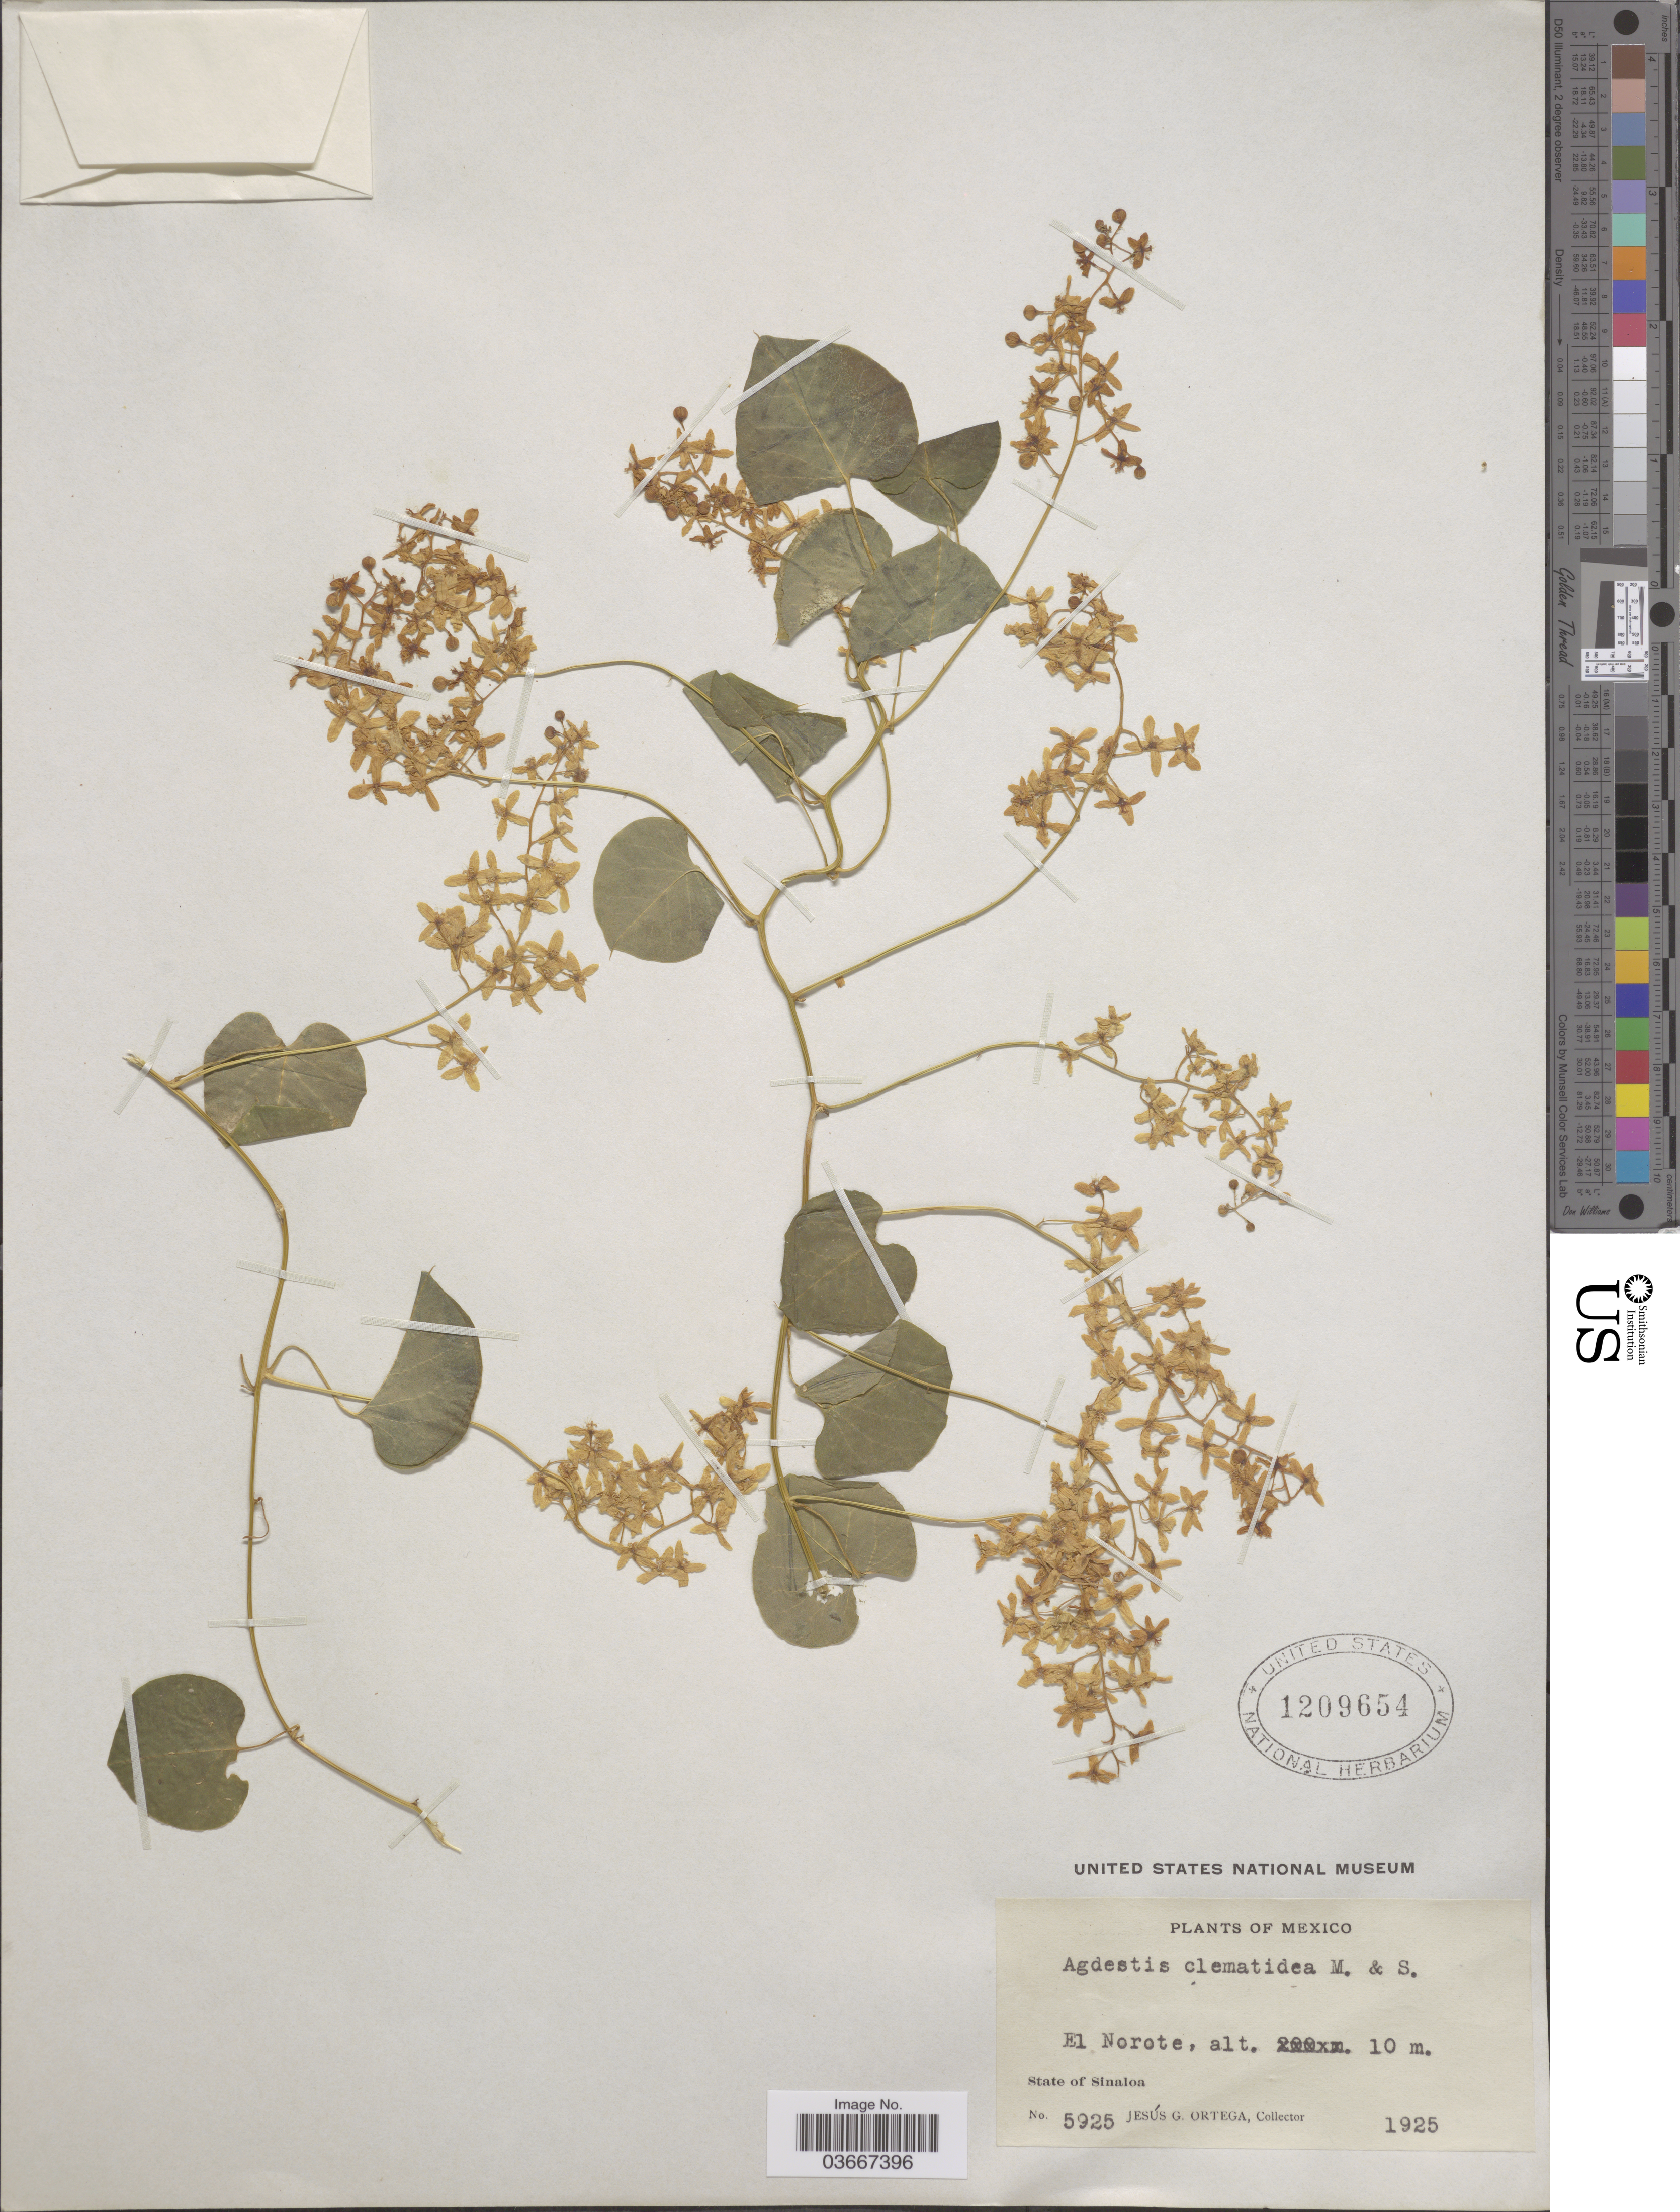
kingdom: Plantae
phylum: Tracheophyta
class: Magnoliopsida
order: Caryophyllales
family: Agdestidaceae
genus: Agdestis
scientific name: Agdestis clematidea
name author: Moc. & Sessé ex DC.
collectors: J. Ortega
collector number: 5925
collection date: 1925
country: Mexico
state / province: Sinaloa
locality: El Norote.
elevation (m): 10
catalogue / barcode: US 1209654